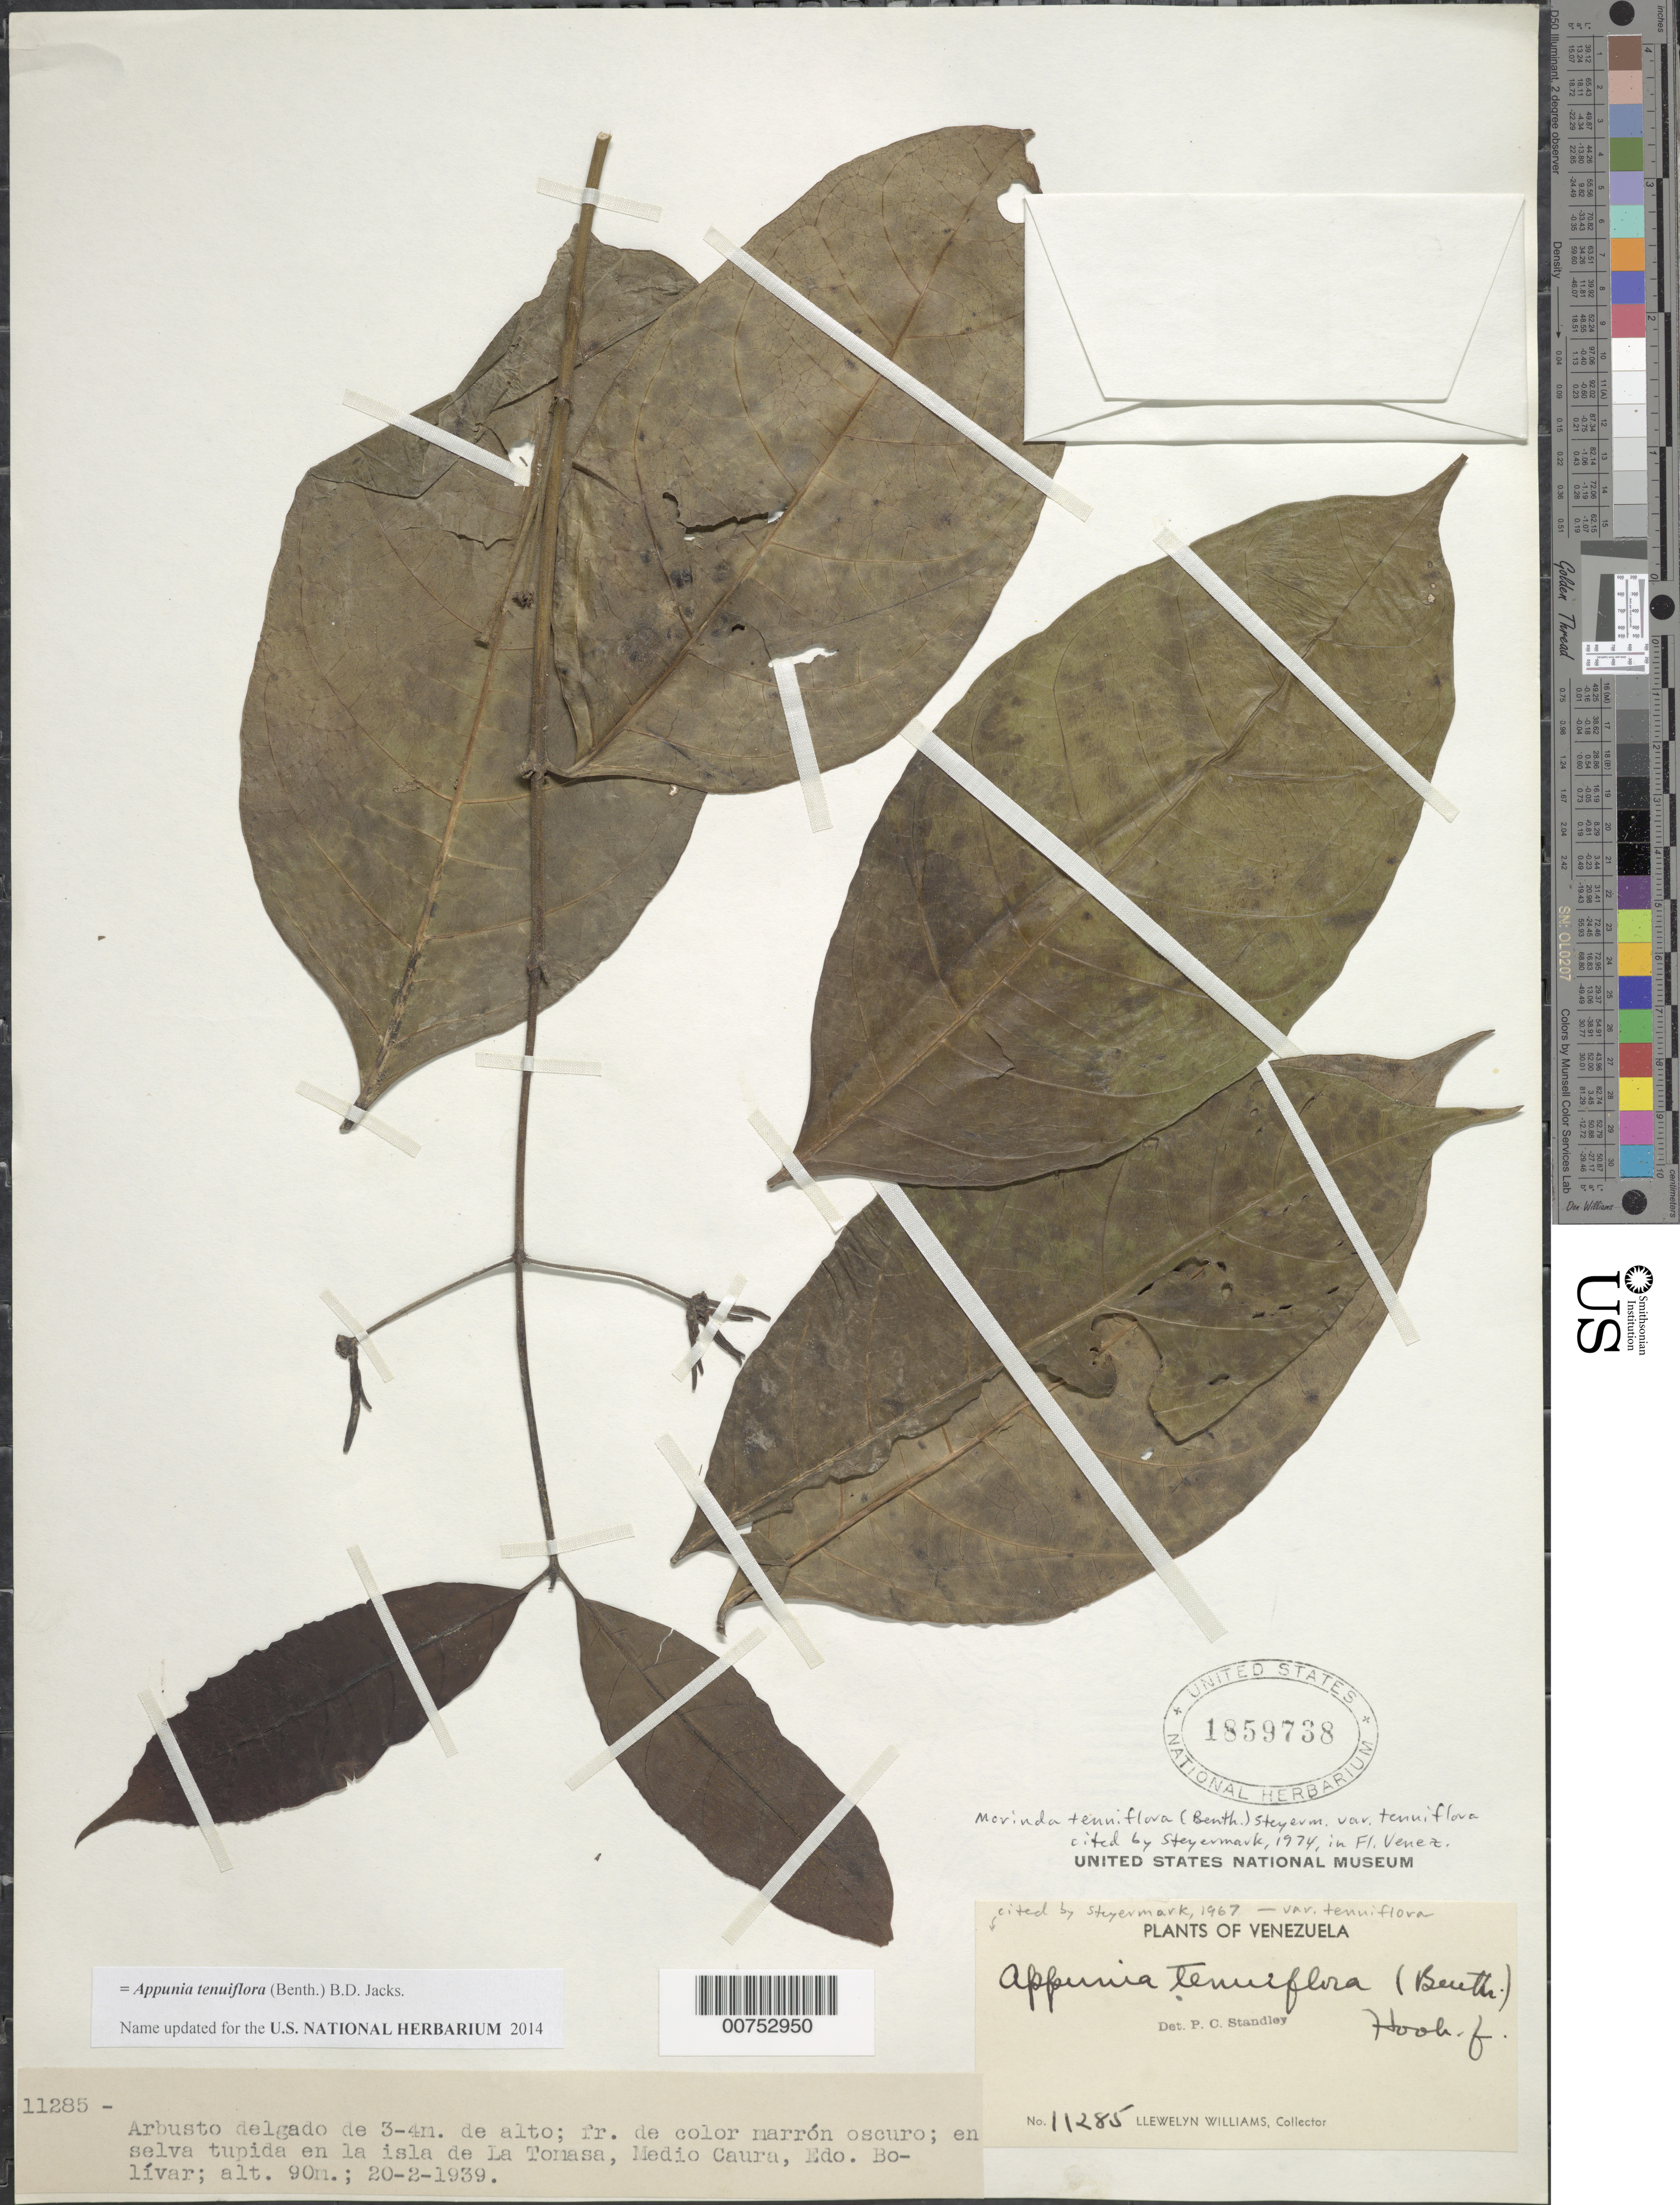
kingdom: Plantae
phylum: Tracheophyta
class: Magnoliopsida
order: Gentianales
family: Rubiaceae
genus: Appunia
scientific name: Appunia tenuiflora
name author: (Benth.) Hook. f. ex B.D. Jacks.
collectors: Ll. Williams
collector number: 11285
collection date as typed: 20-Feb-39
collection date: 1939-02-20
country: Venezuela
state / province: Bolívar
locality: La Tomasa, Medio Caura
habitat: Selva tupida en la isla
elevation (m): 90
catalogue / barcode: US 1859738